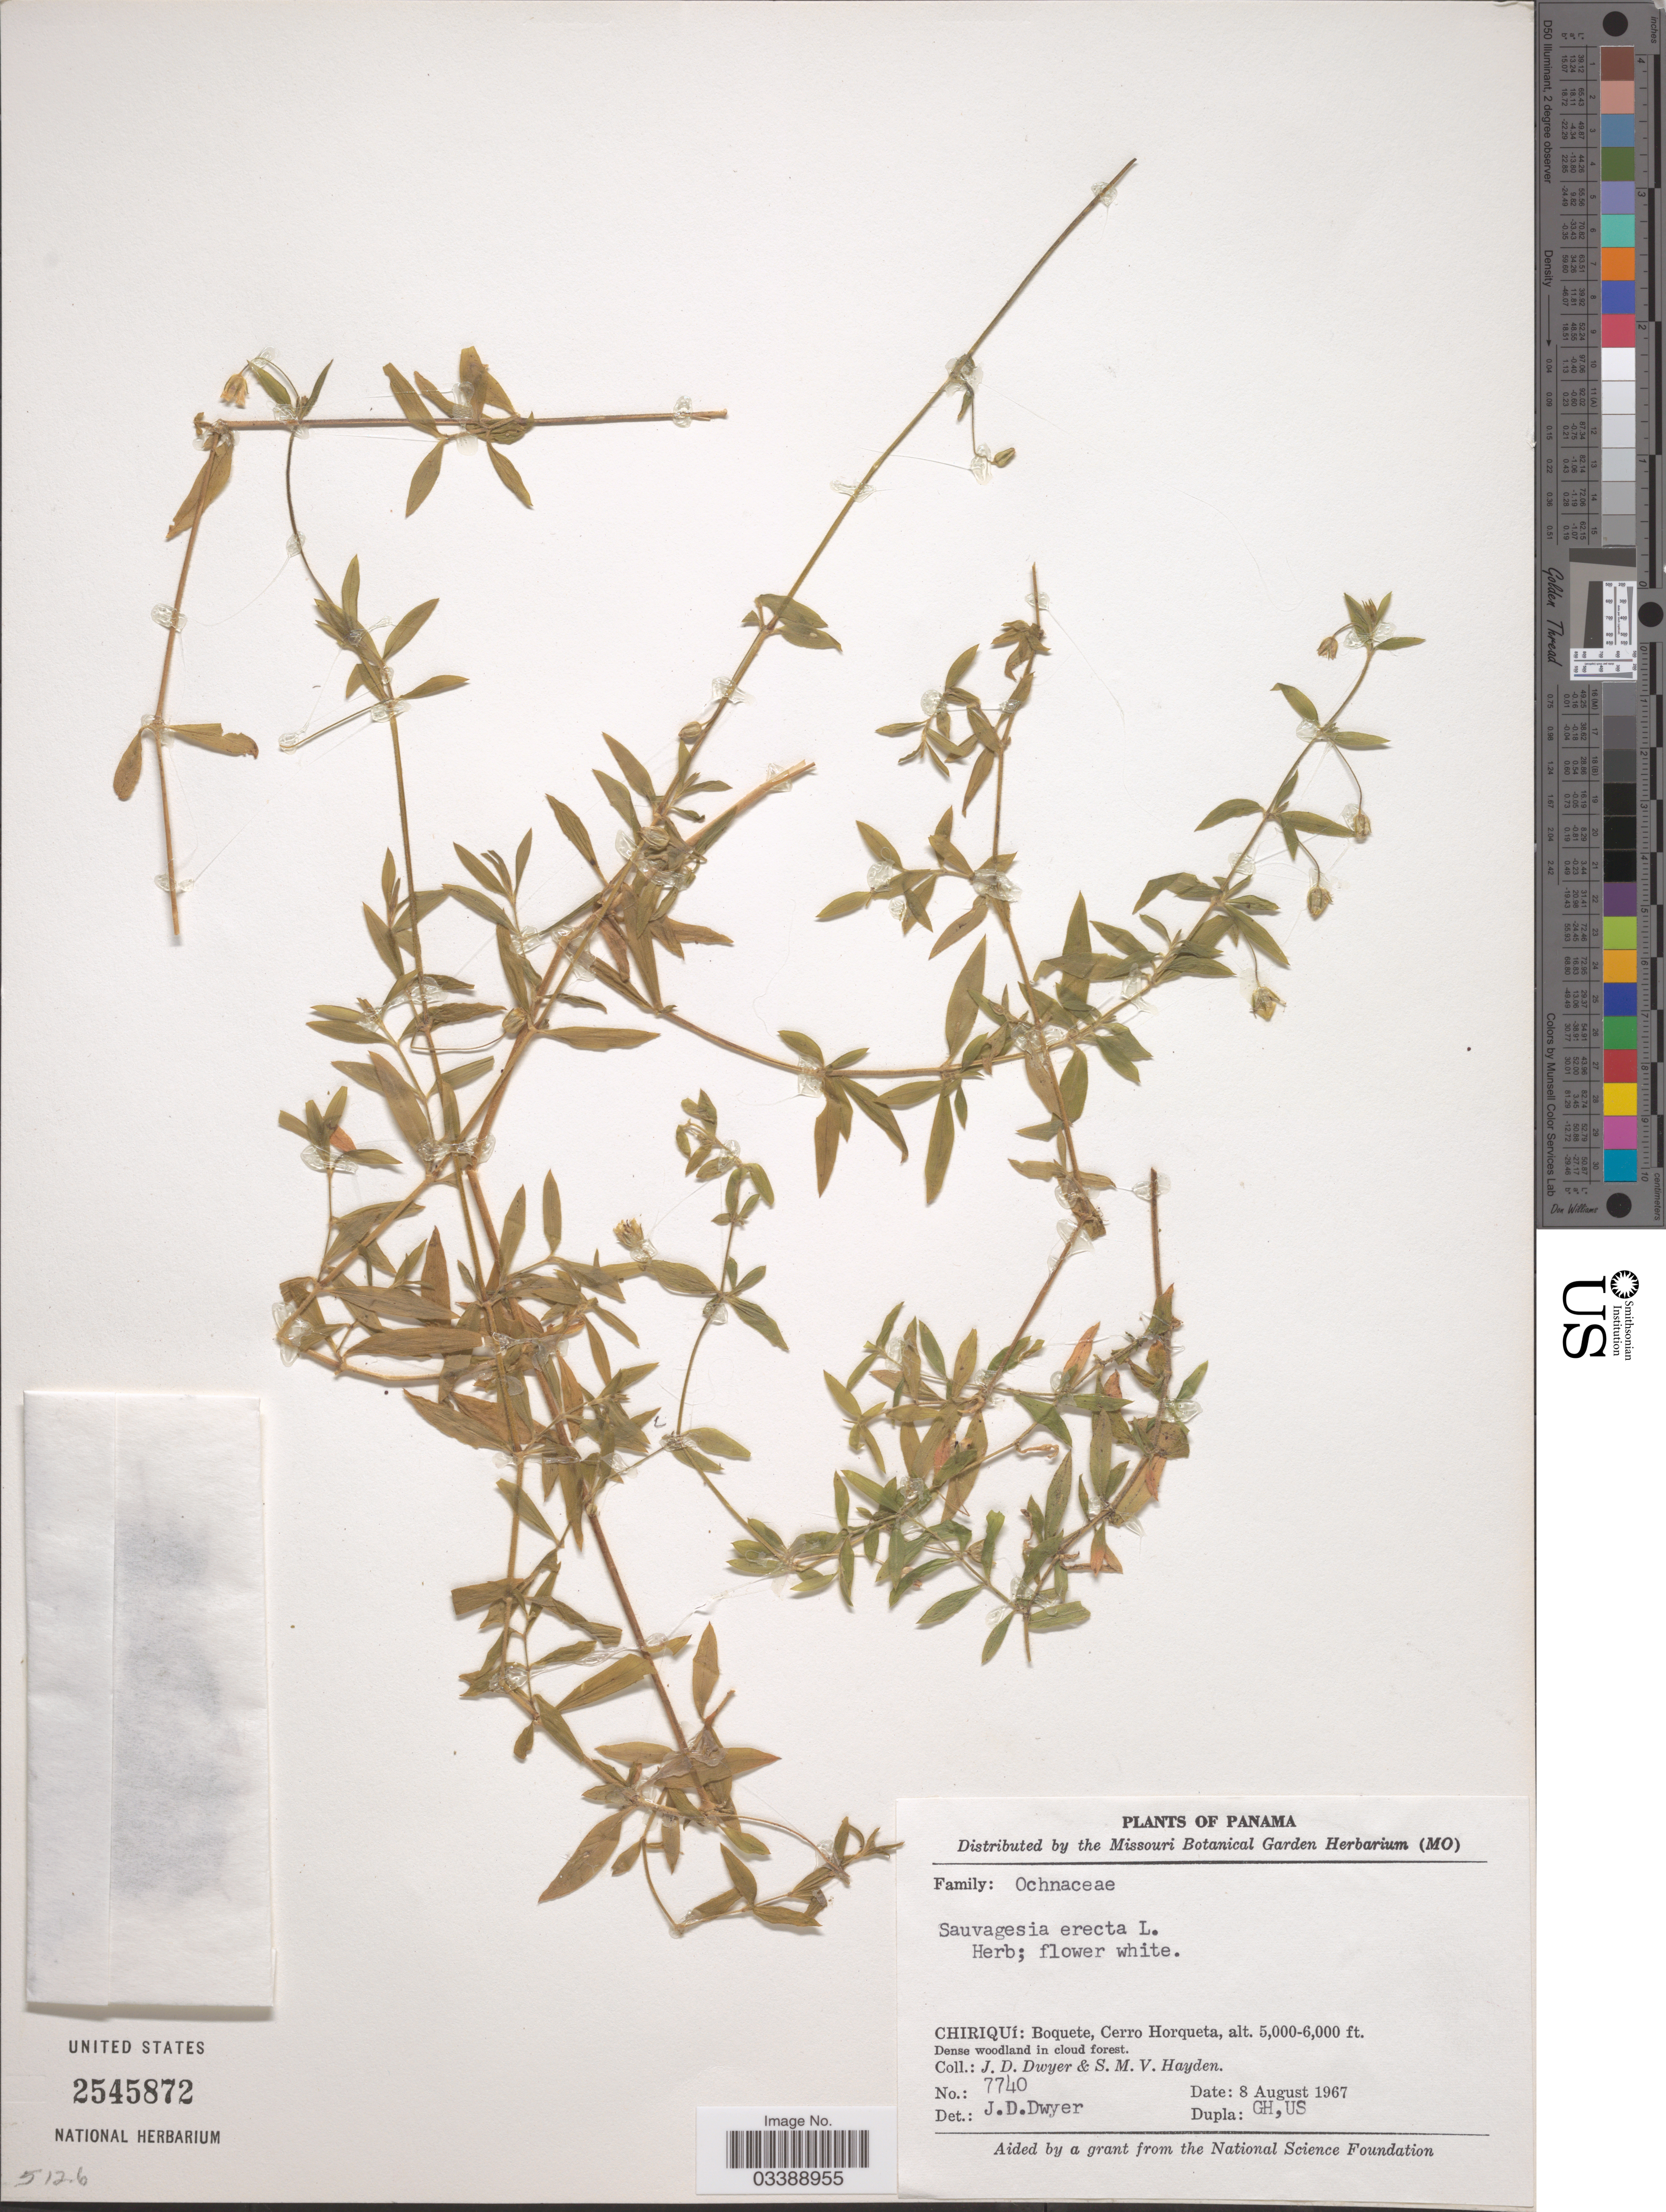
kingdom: Plantae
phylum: Tracheophyta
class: Magnoliopsida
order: Malpighiales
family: Ochnaceae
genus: Sauvagesia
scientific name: Sauvagesia erecta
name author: L.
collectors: J. D. Dwyer & S. M. Hayden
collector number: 7740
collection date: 1967-08-08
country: Panama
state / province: Chiriqui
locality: Boquete, Cerro Horqueta.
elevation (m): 1524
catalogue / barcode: US 2545872